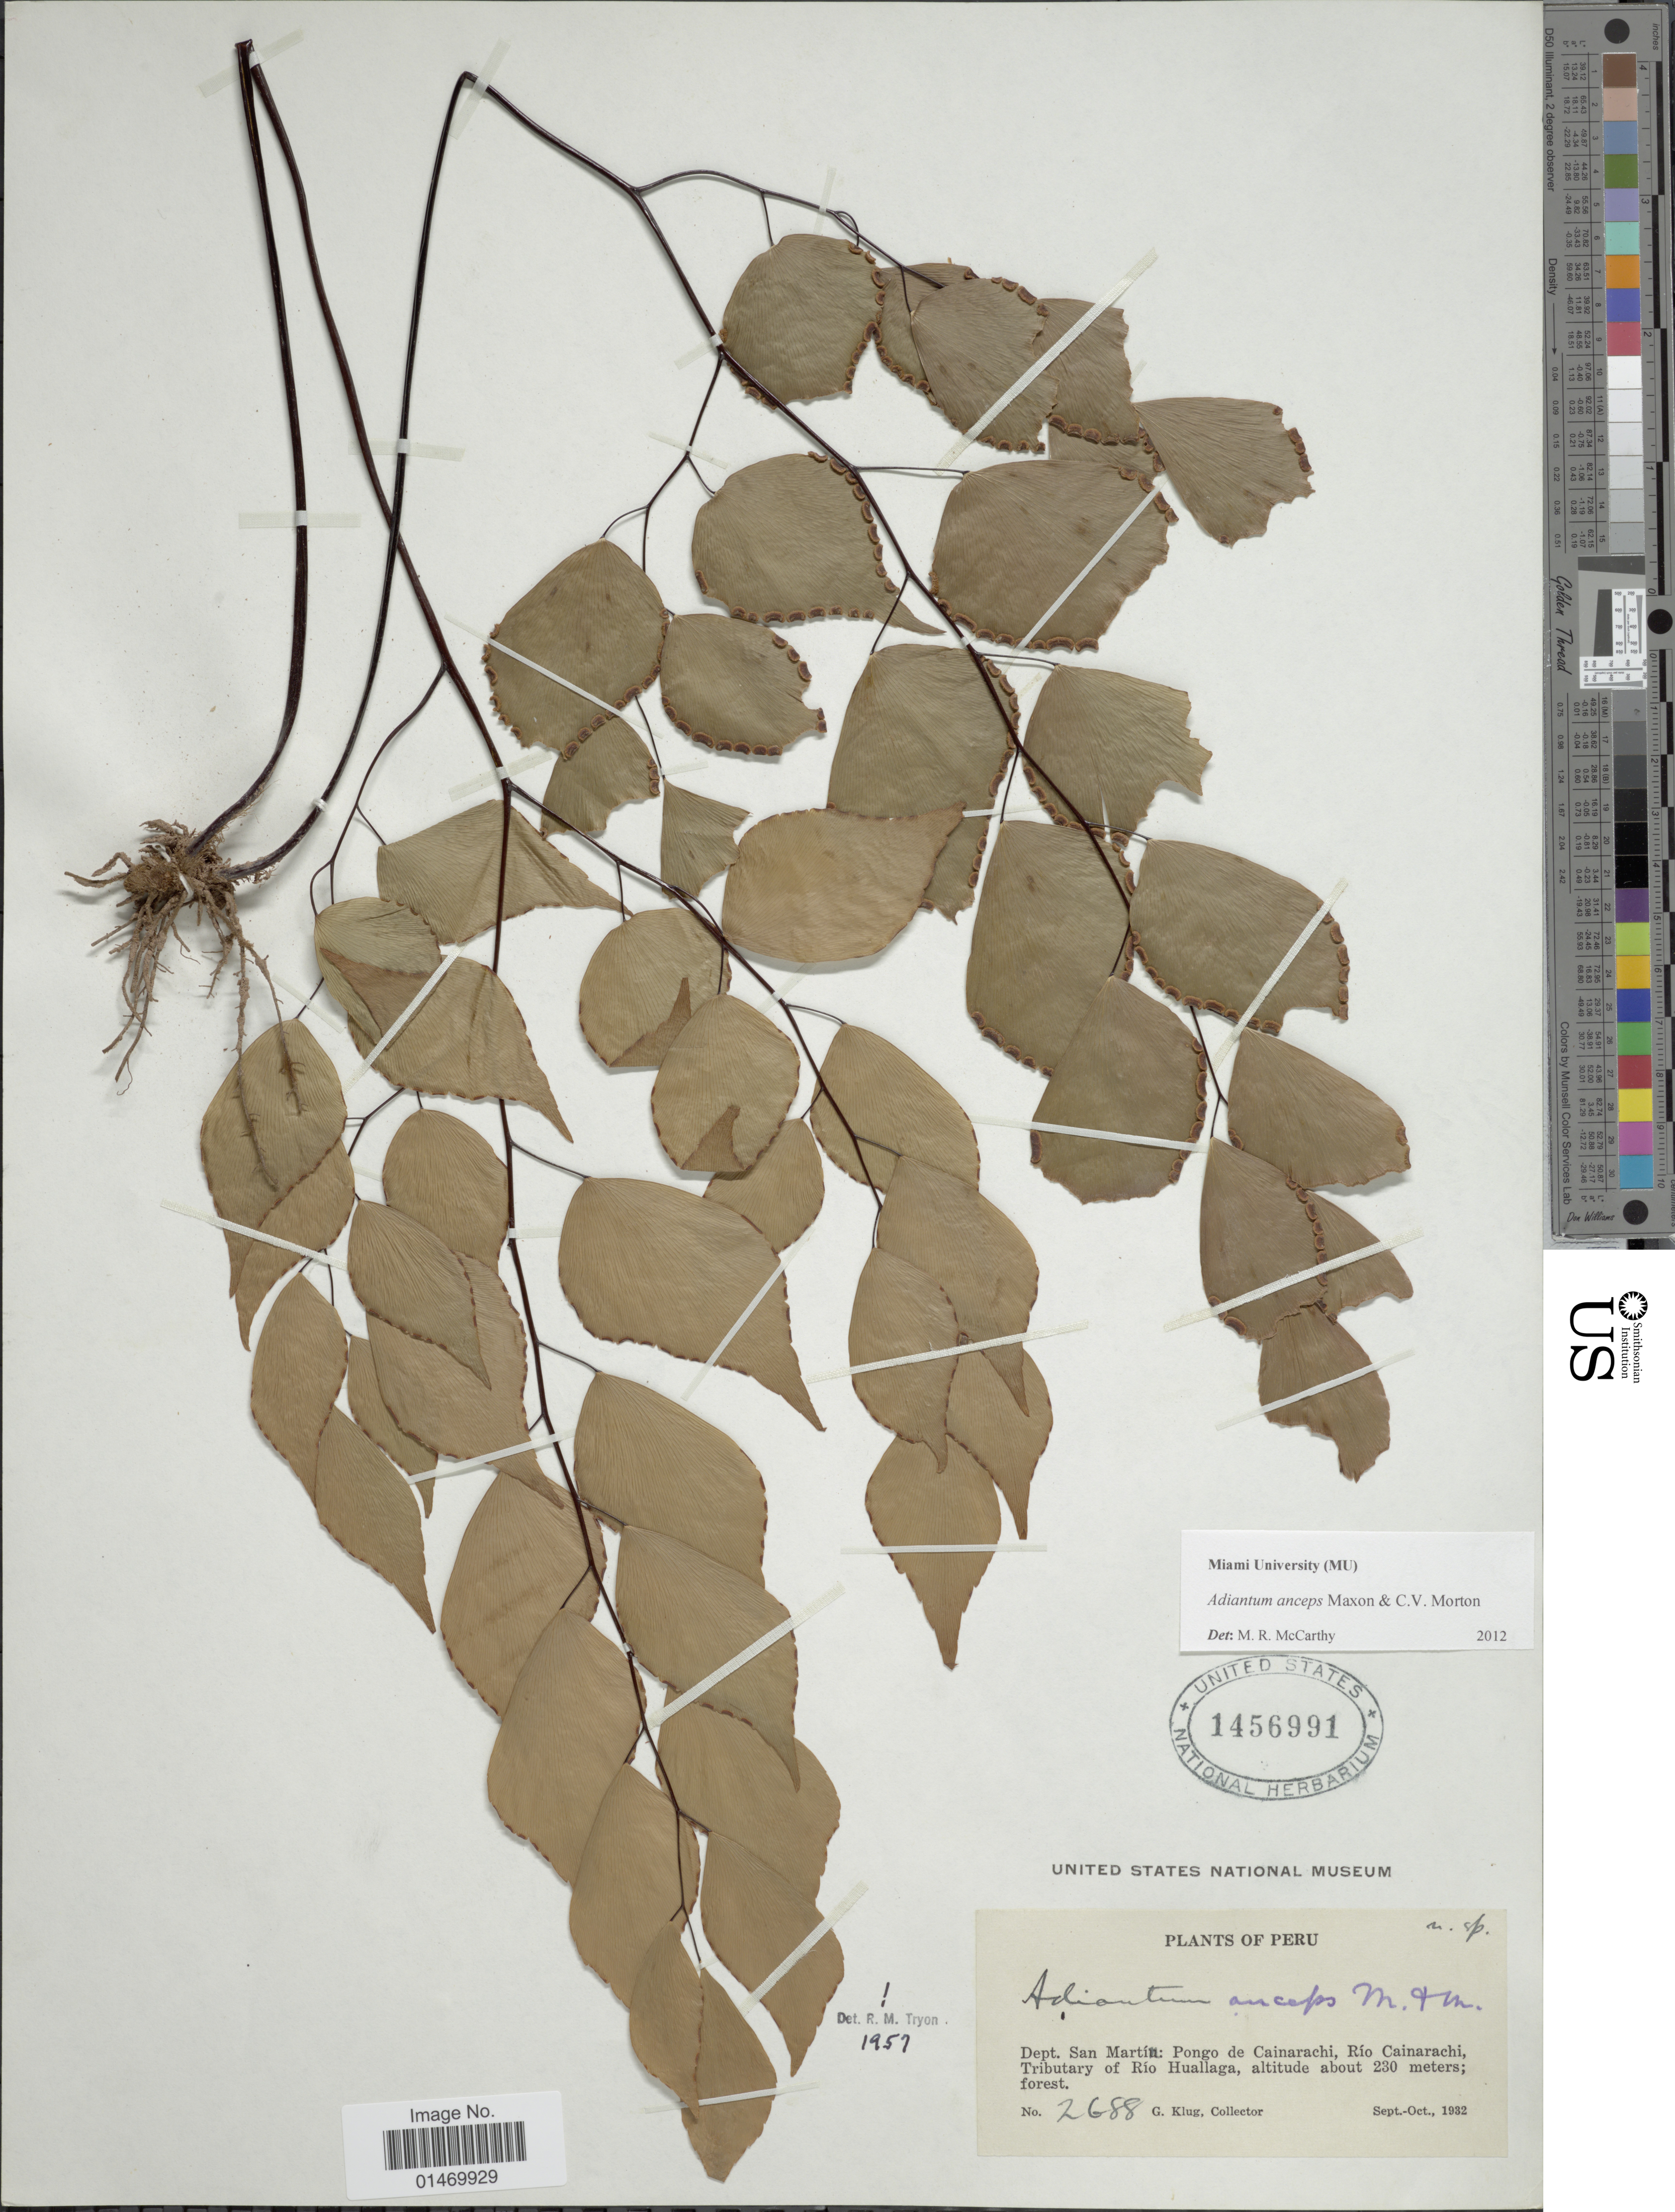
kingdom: Plantae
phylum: Tracheophyta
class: Polypodiopsida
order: Polypodiales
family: Pteridaceae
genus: Adiantum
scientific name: Adiantum anceps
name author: Maxon & C.V. Morton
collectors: G. Klug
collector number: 2688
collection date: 1932-09/1932-10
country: Peru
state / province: San Martín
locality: Peru, Pongo de Cainarachi, Rio Cainarachi, Tributary of Rio Huallaga.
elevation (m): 230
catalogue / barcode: US 1456991